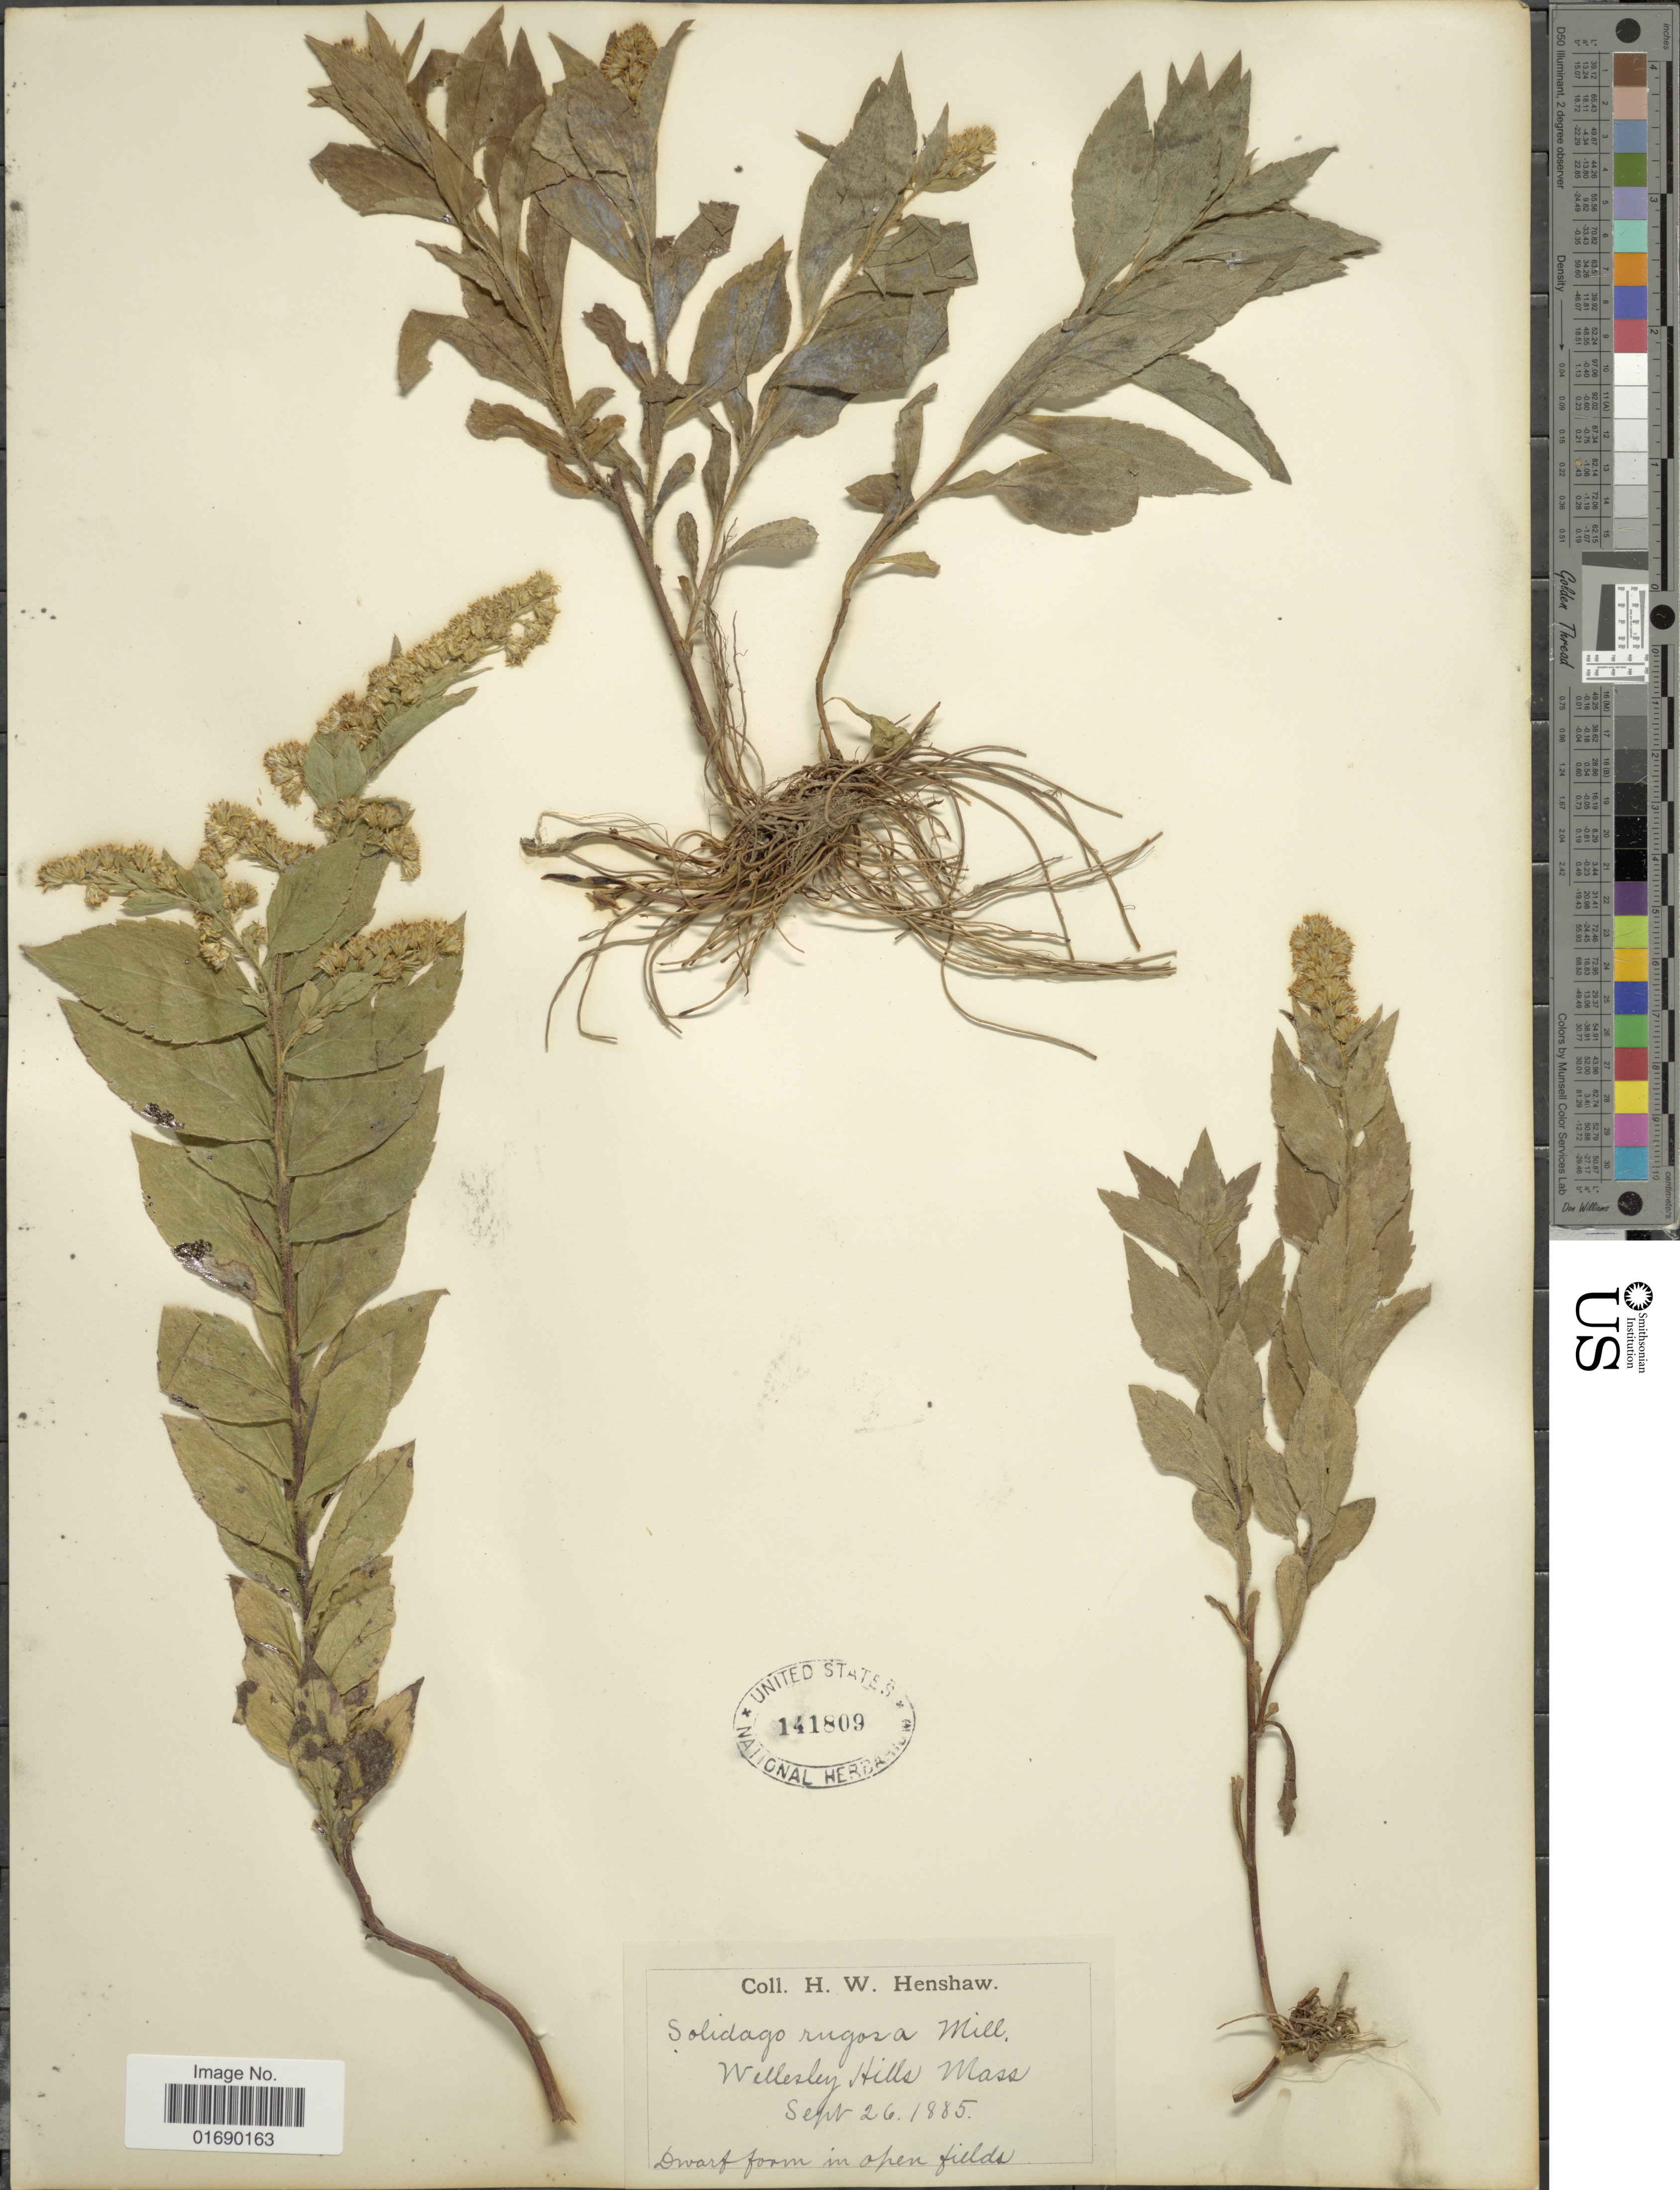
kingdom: Plantae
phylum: Tracheophyta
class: Magnoliopsida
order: Asterales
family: Asteraceae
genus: Solidago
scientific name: Solidago rugosa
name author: Mill.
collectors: H. Henshaw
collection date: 1885-09-26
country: United States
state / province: Massachusetts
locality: Wellesley Hills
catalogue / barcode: US 141809